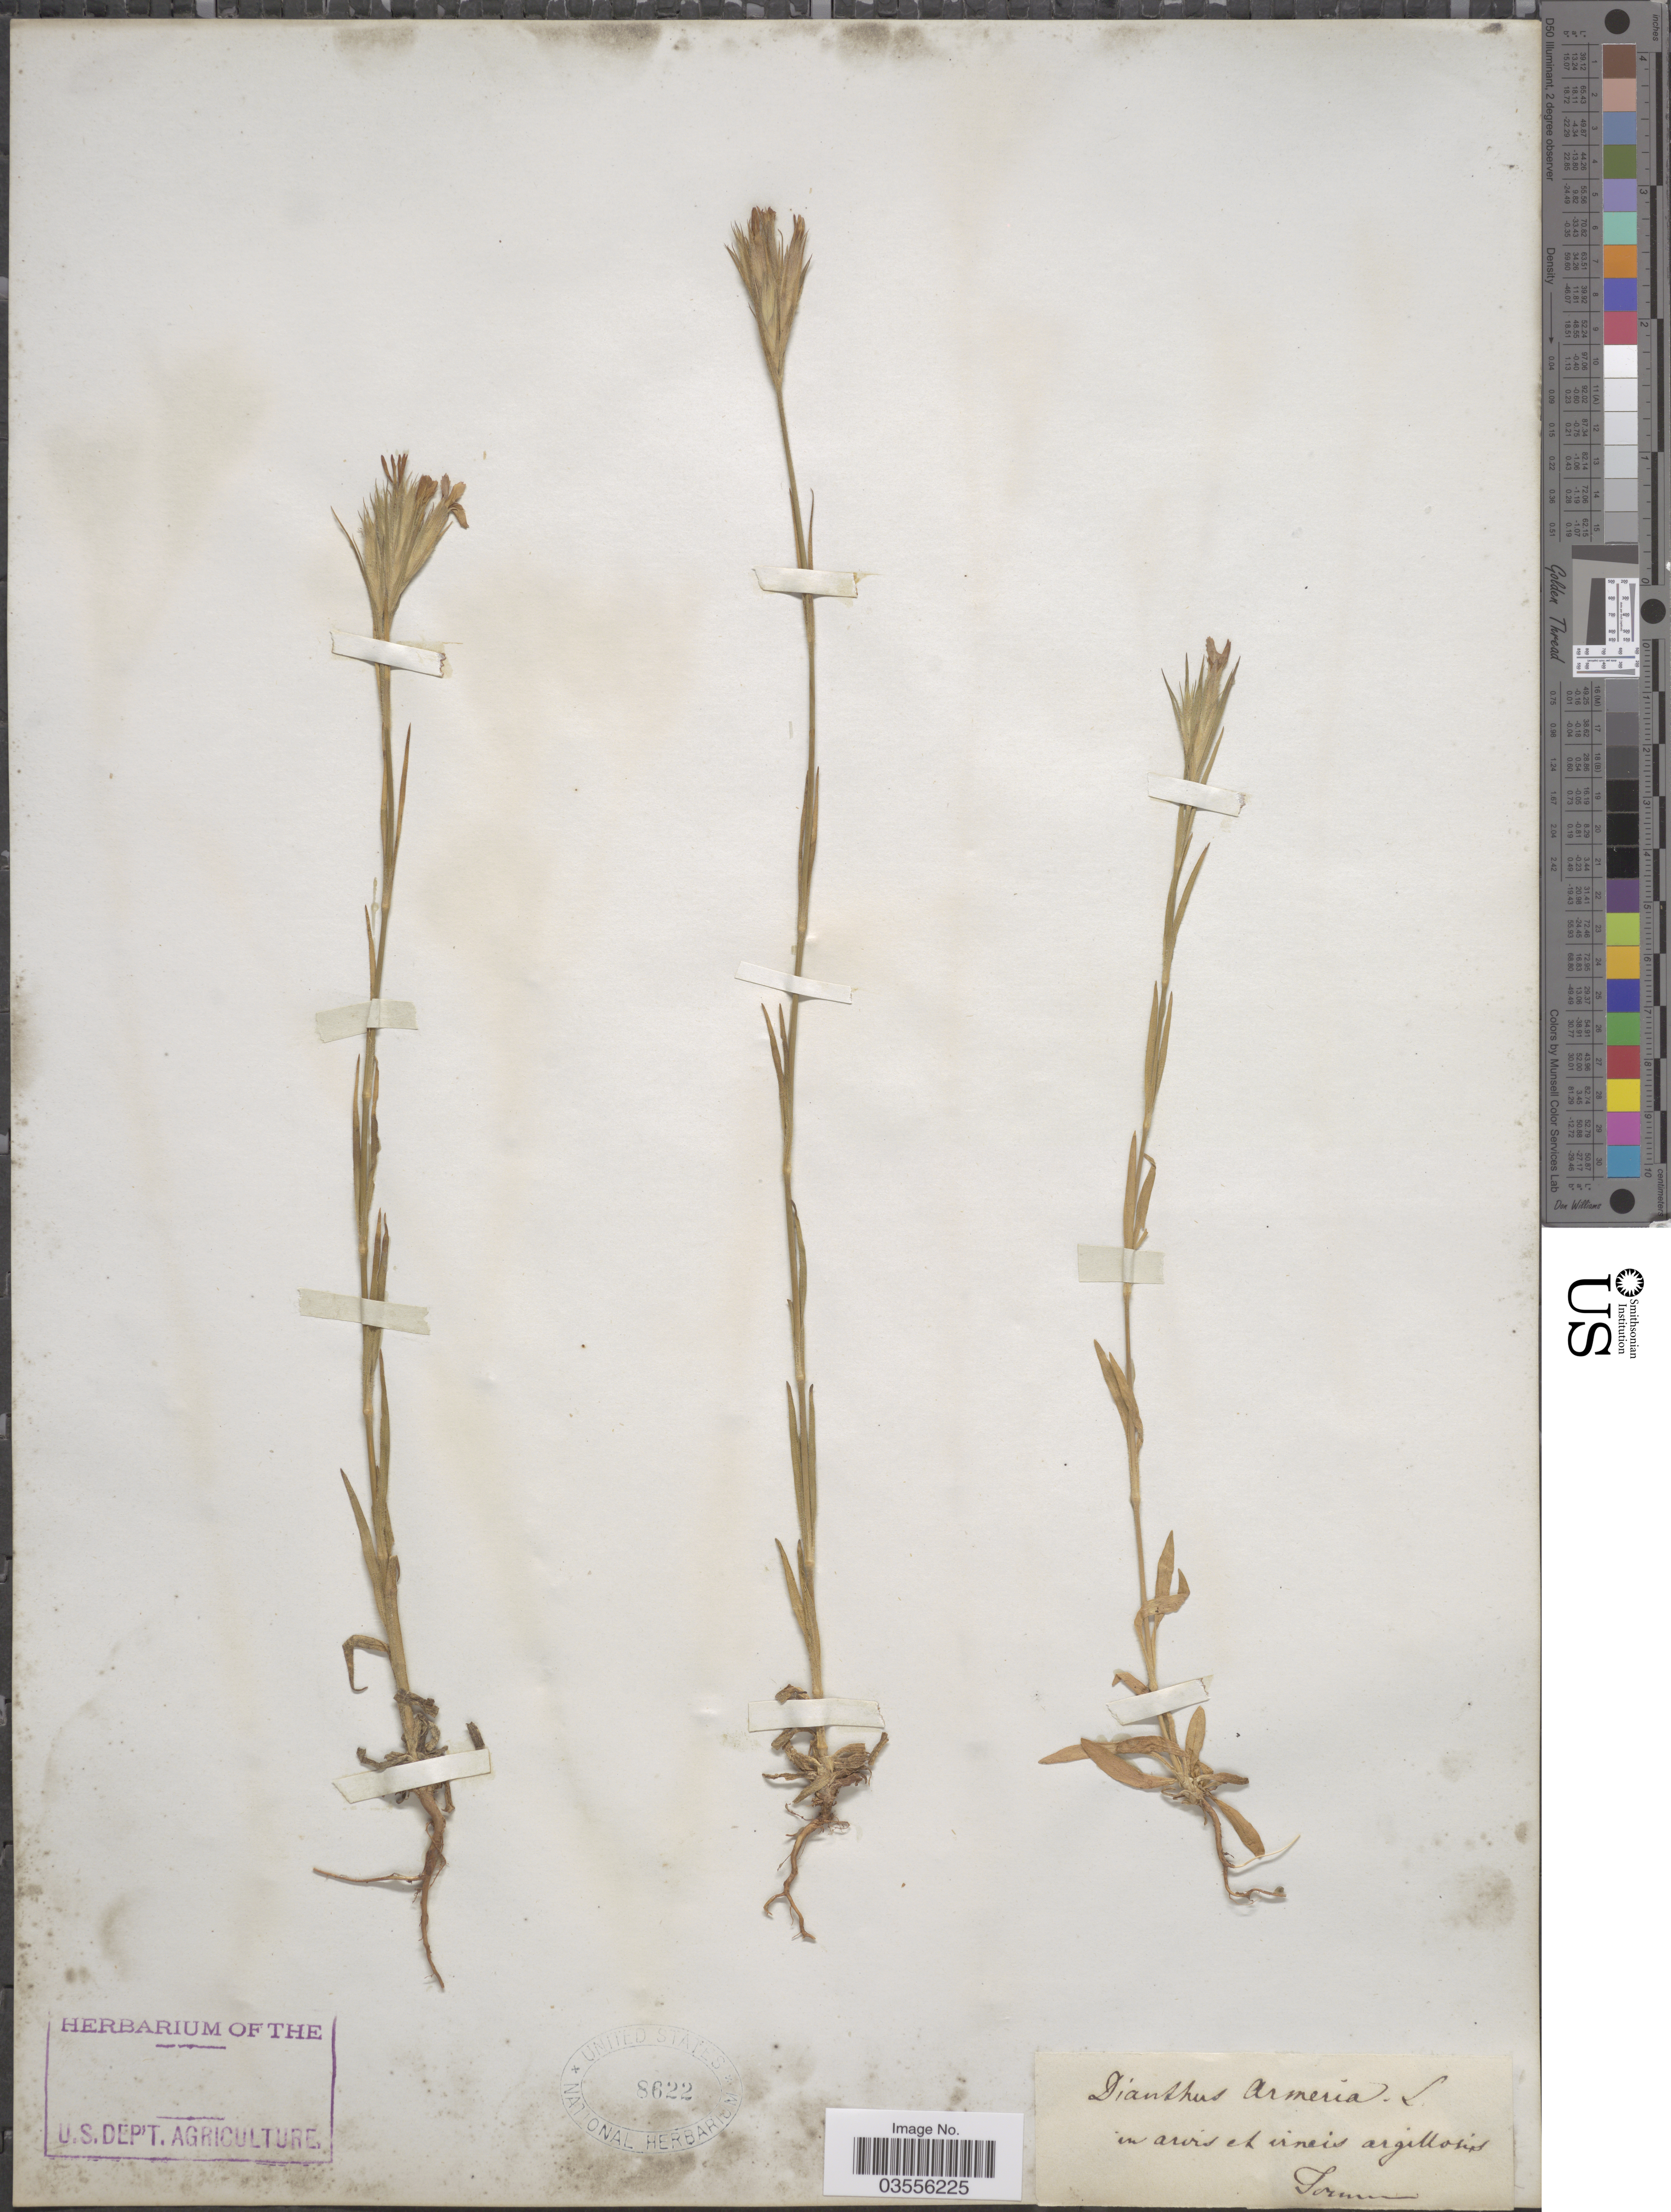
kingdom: Plantae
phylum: Tracheophyta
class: Magnoliopsida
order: Caryophyllales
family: Caryophyllaceae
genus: Dianthus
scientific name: Dianthus arenarius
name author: L.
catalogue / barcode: US 8622